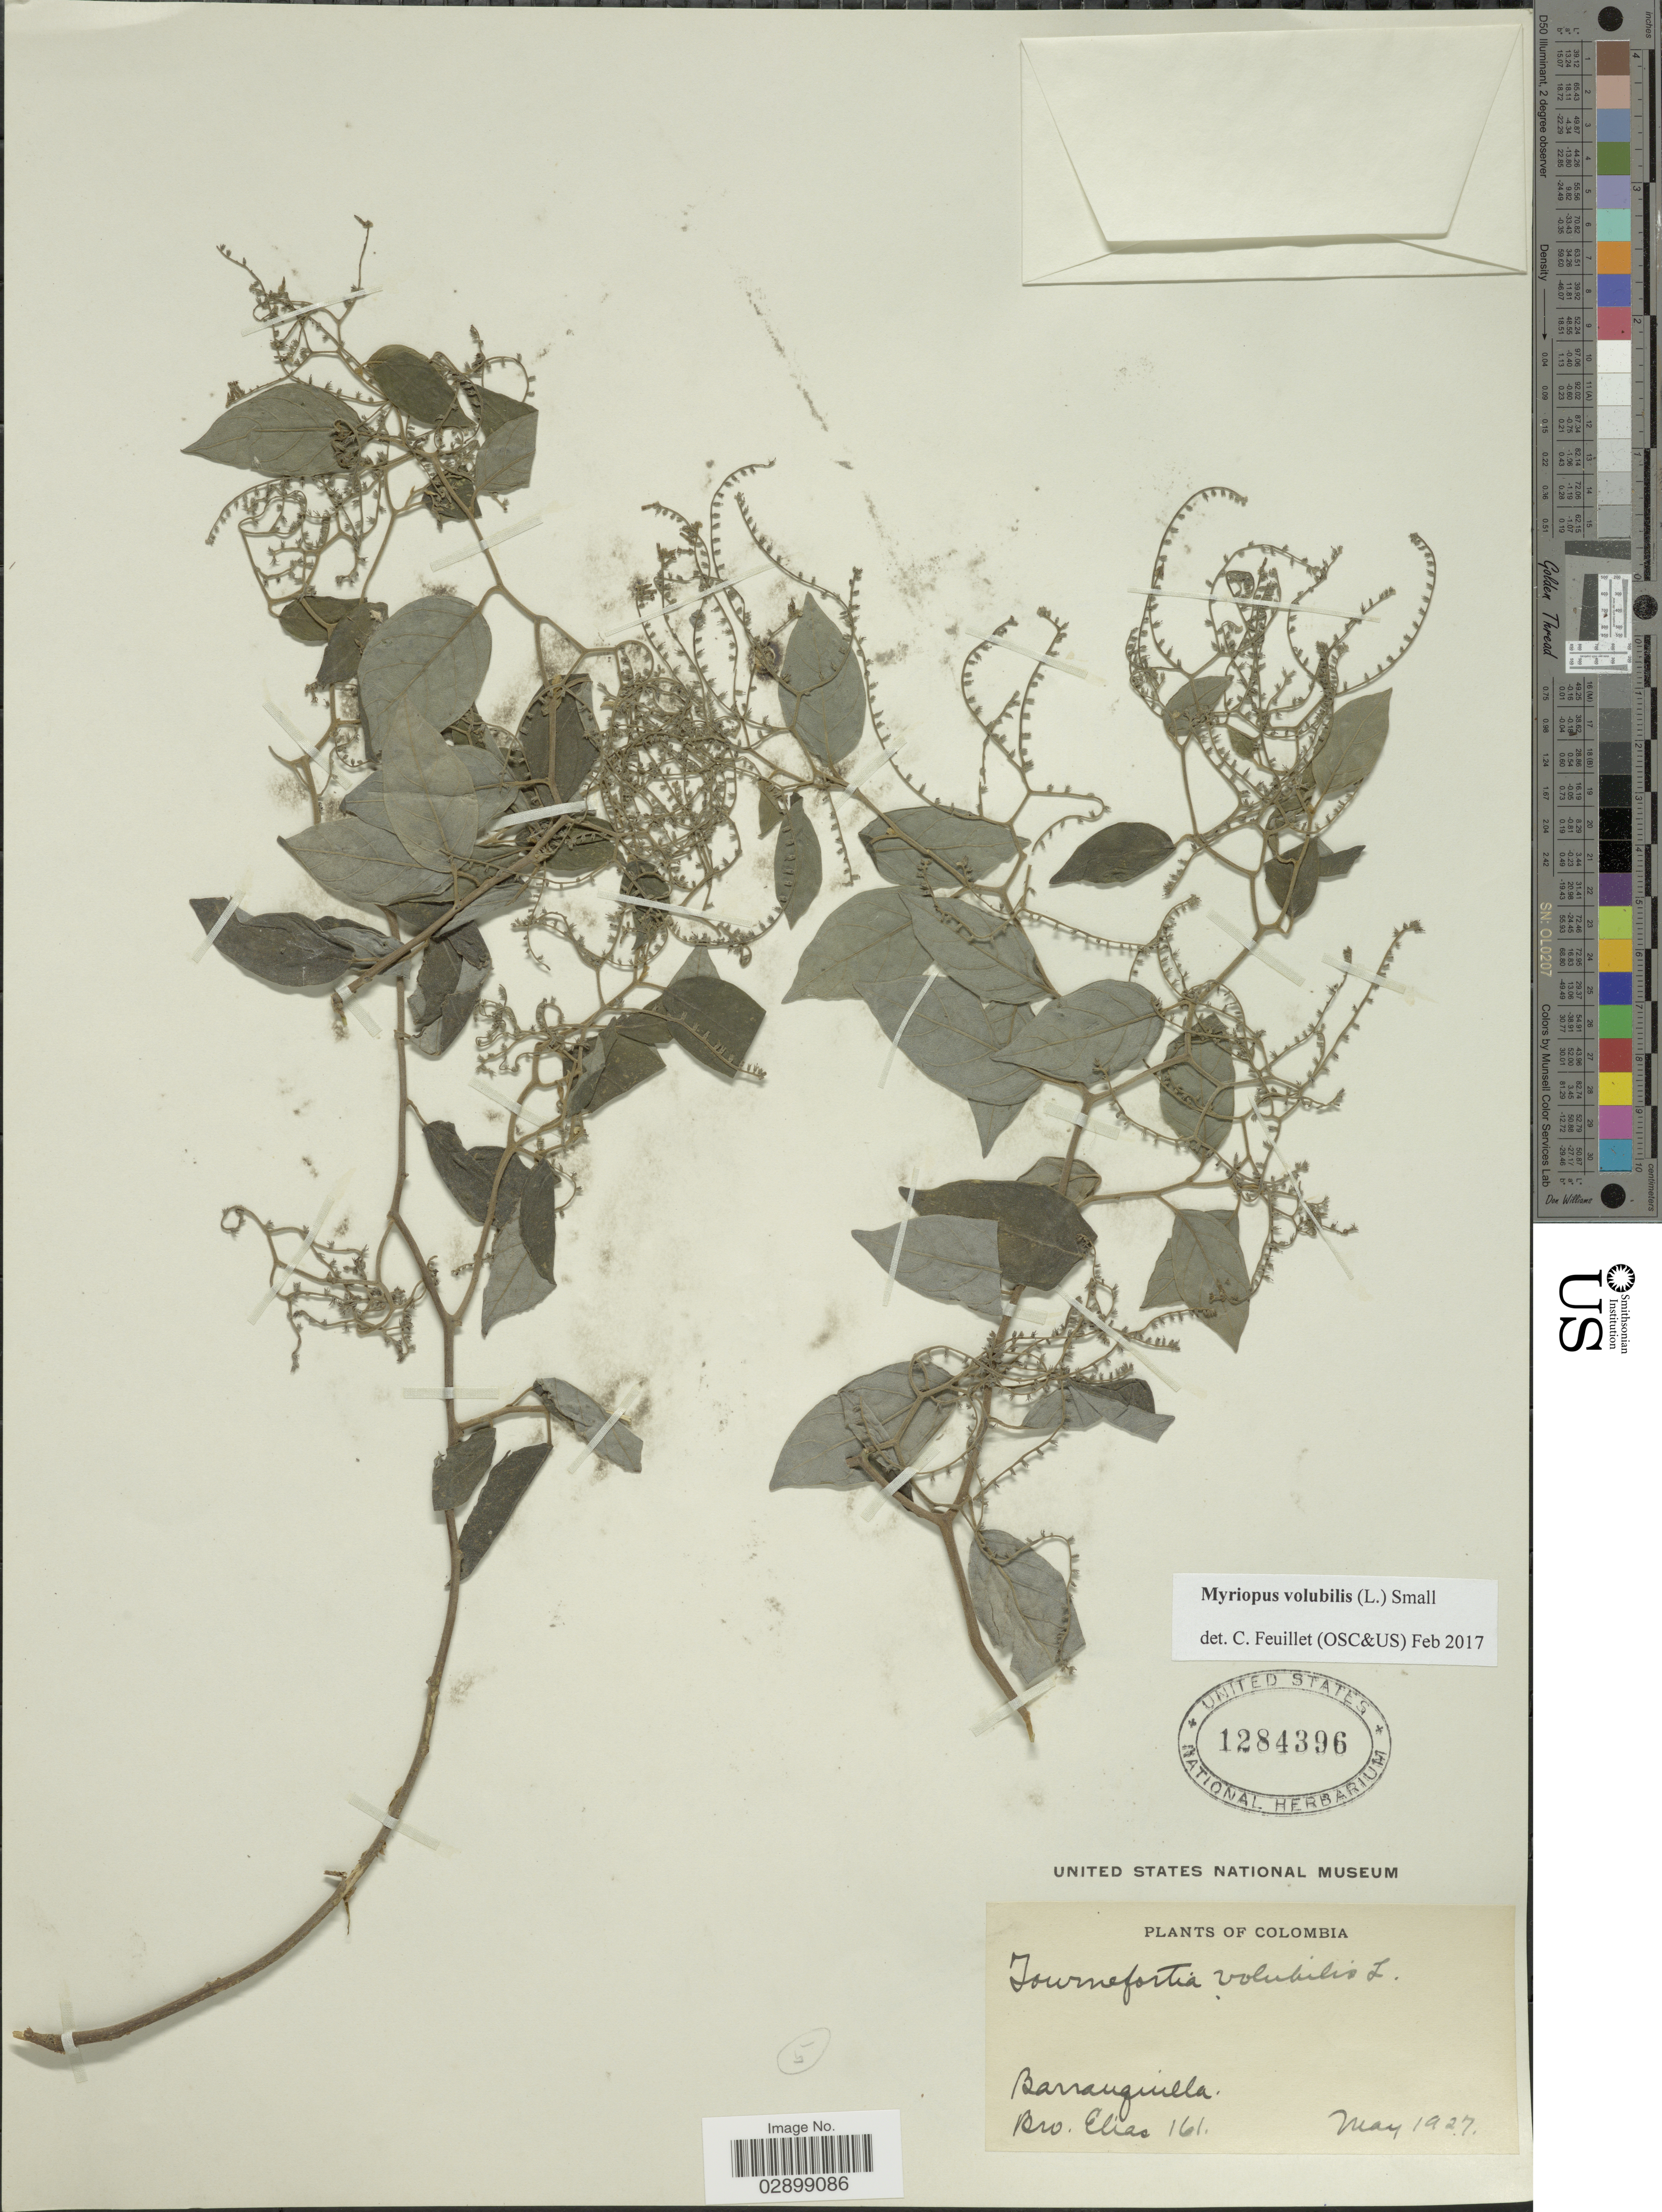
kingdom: Plantae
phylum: Tracheophyta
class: Magnoliopsida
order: Boraginales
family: Heliotropiaceae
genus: Myriopus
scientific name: Myriopus volubilis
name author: (L.) Small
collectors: Bro. Elias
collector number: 161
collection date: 1927-05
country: Colombia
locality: Barranquilla.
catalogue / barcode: US 1284396